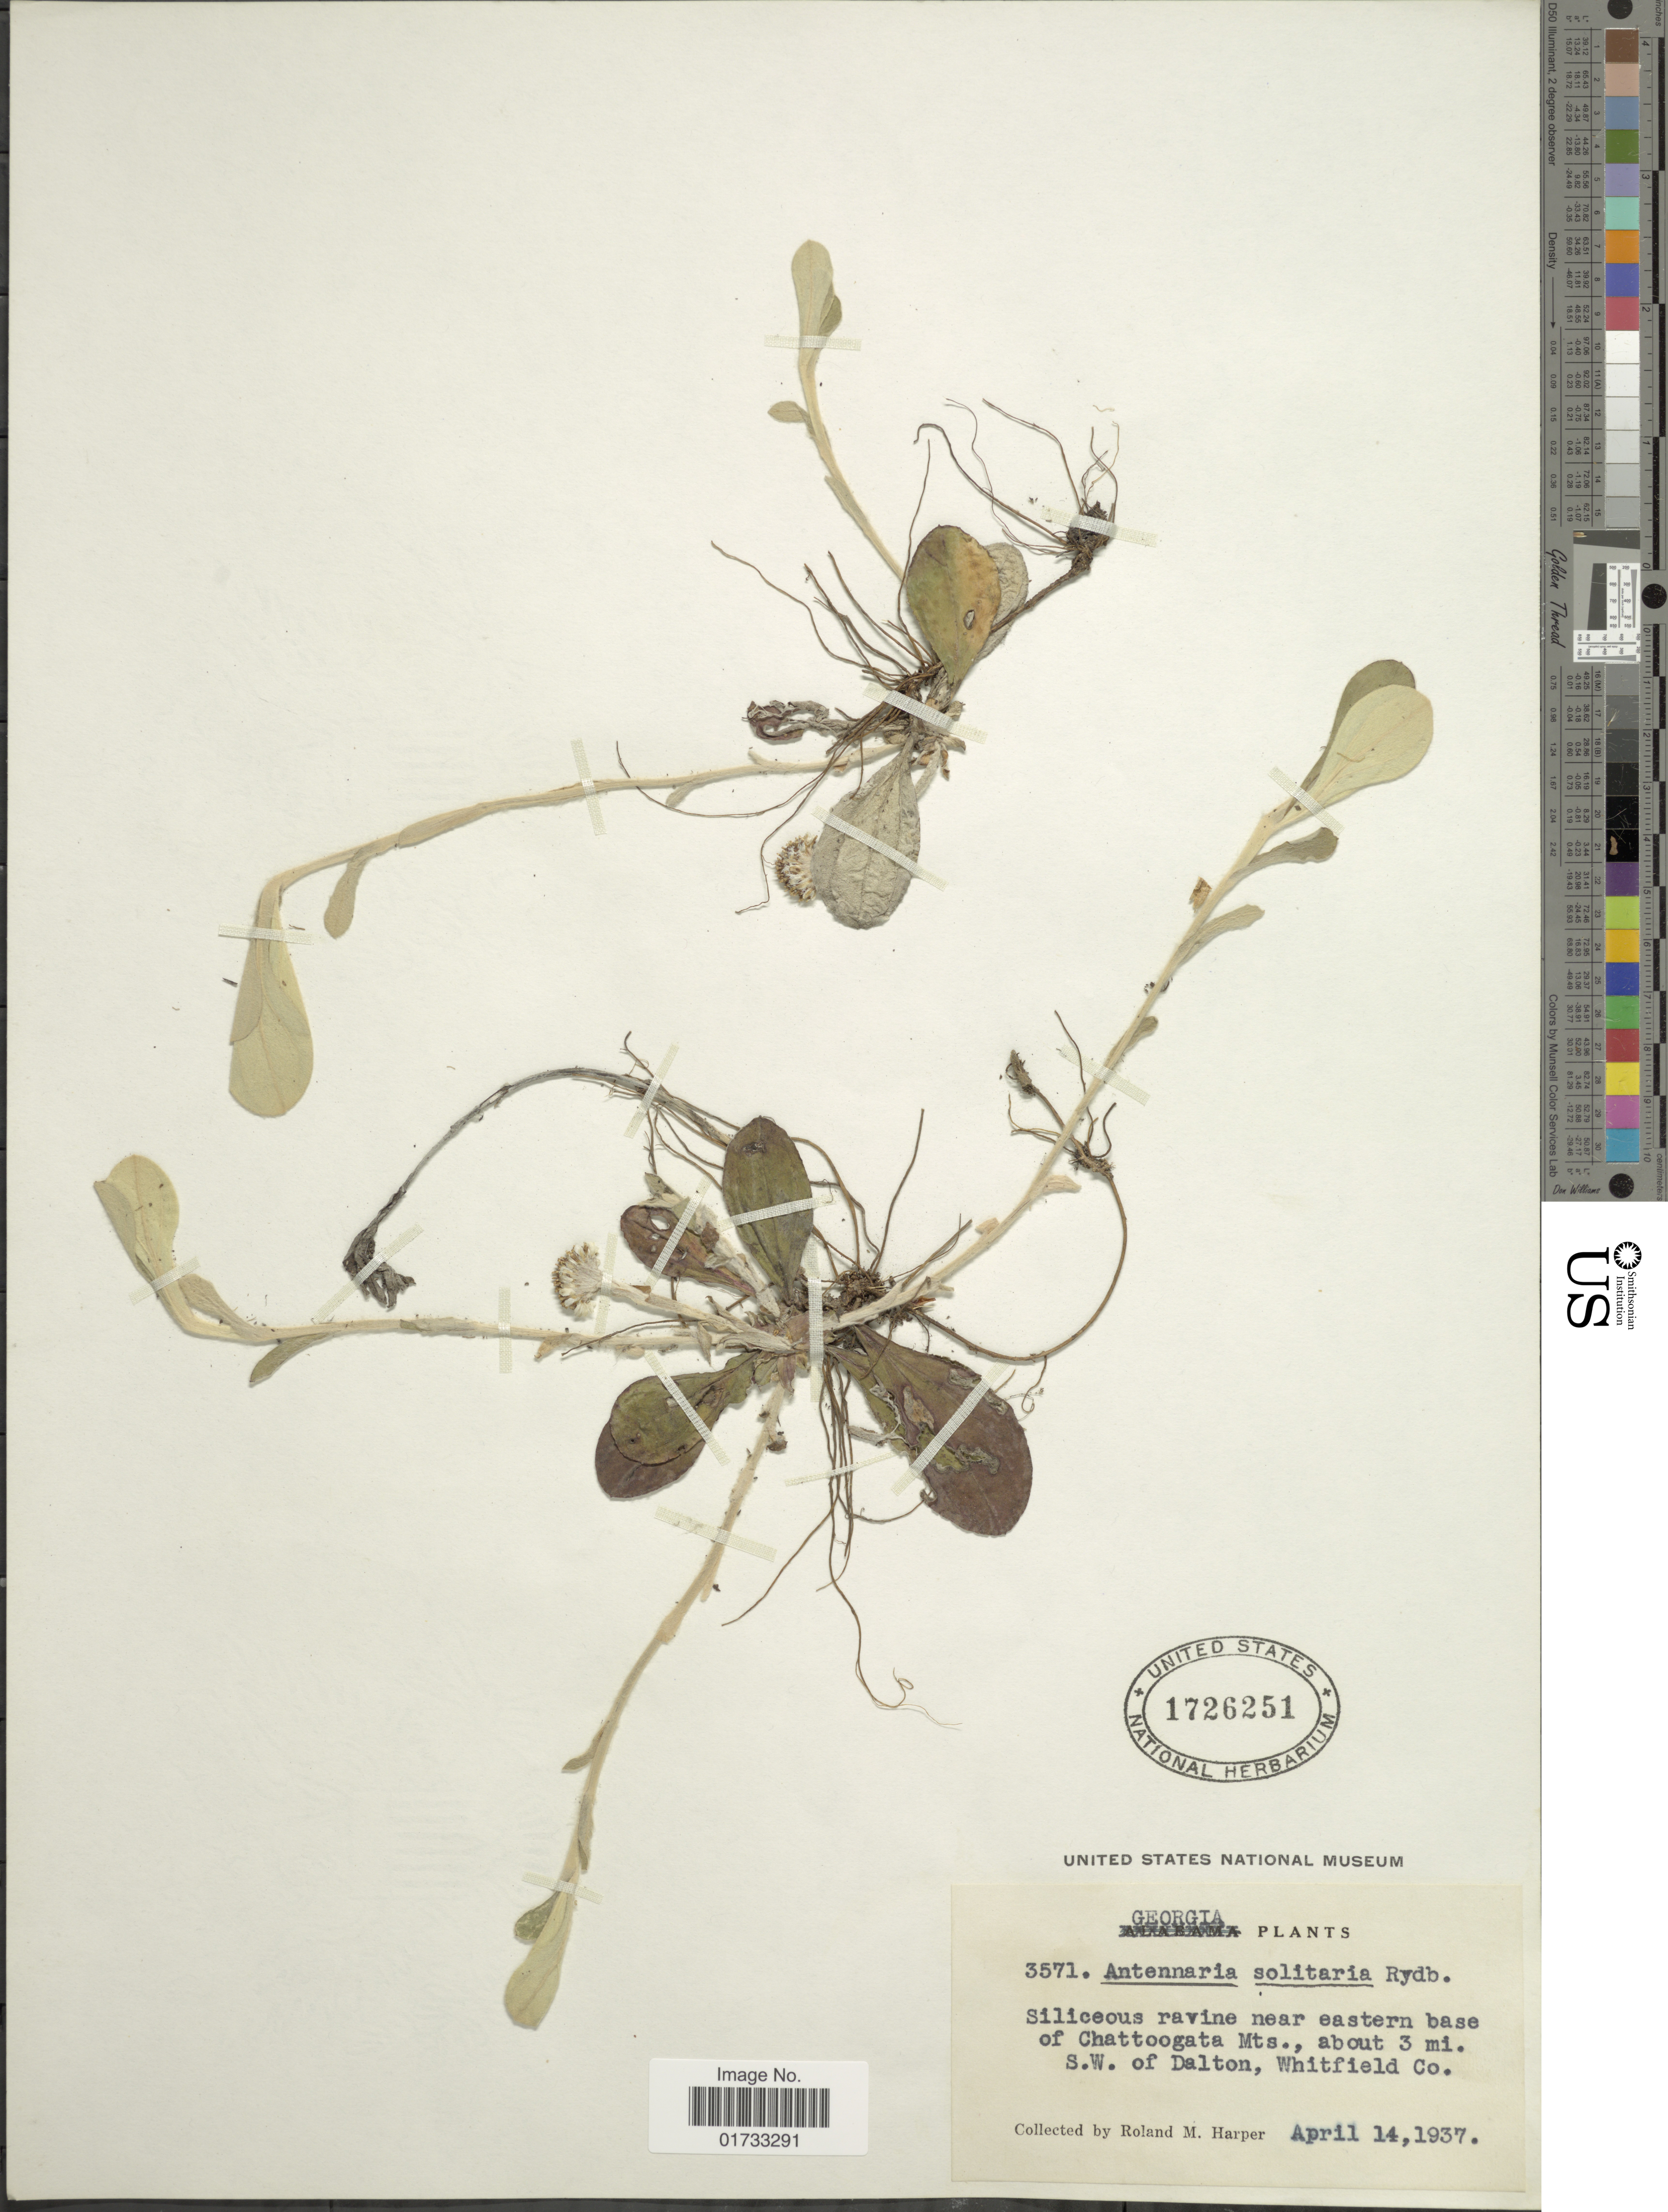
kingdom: Plantae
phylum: Tracheophyta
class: Magnoliopsida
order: Asterales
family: Asteraceae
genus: Antennaria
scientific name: Antennaria solitaria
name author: Rydb.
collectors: R. M. Harper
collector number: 3571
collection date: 1937-04-14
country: United States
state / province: Georgia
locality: Siliceous ravine near eastern base of the Chattoogata Mts., about 3 mi. S.W. of Dalton, Whitfield Co.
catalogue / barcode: US 1726251